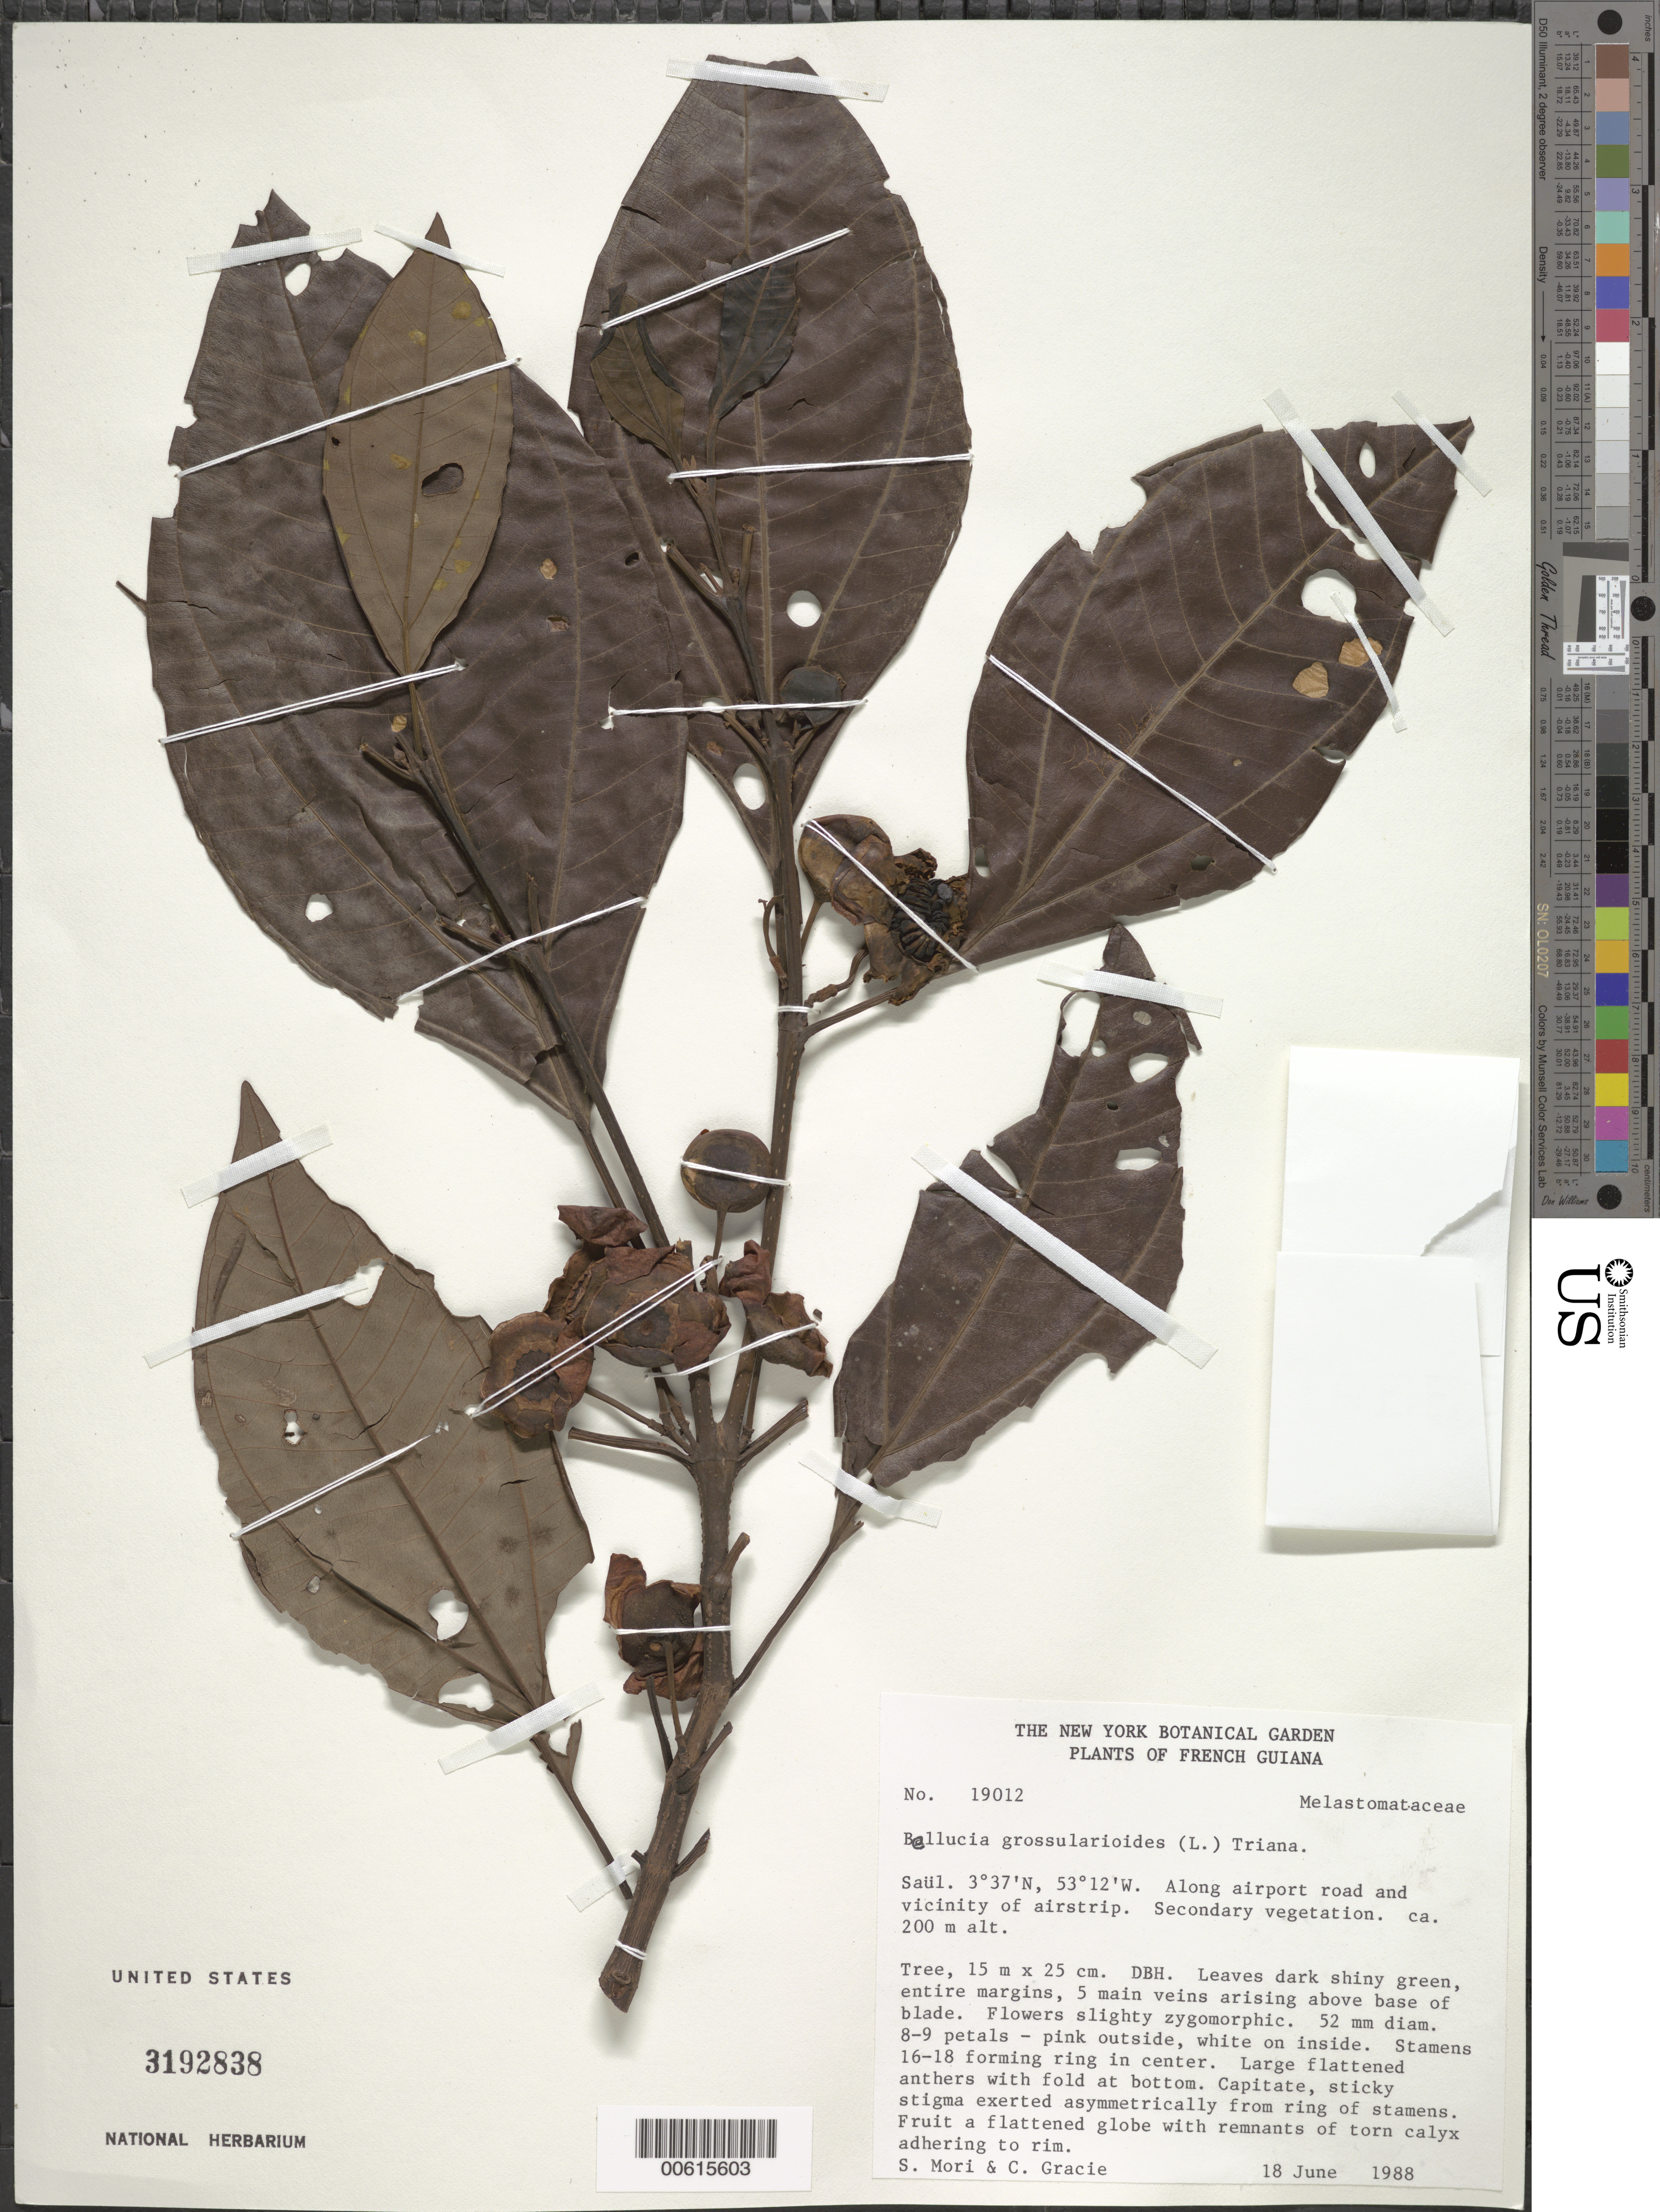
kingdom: Plantae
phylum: Tracheophyta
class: Magnoliopsida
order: Myrtales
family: Melastomataceae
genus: Bellucia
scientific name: Bellucia grossularioides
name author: (L.) Triana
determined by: Renner, S. S.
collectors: S. Mori & C. A. Gracie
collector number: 19012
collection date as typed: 18-Jun-88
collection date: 1988-06-18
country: French Guiana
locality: Saül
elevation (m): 200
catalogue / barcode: US 3192838